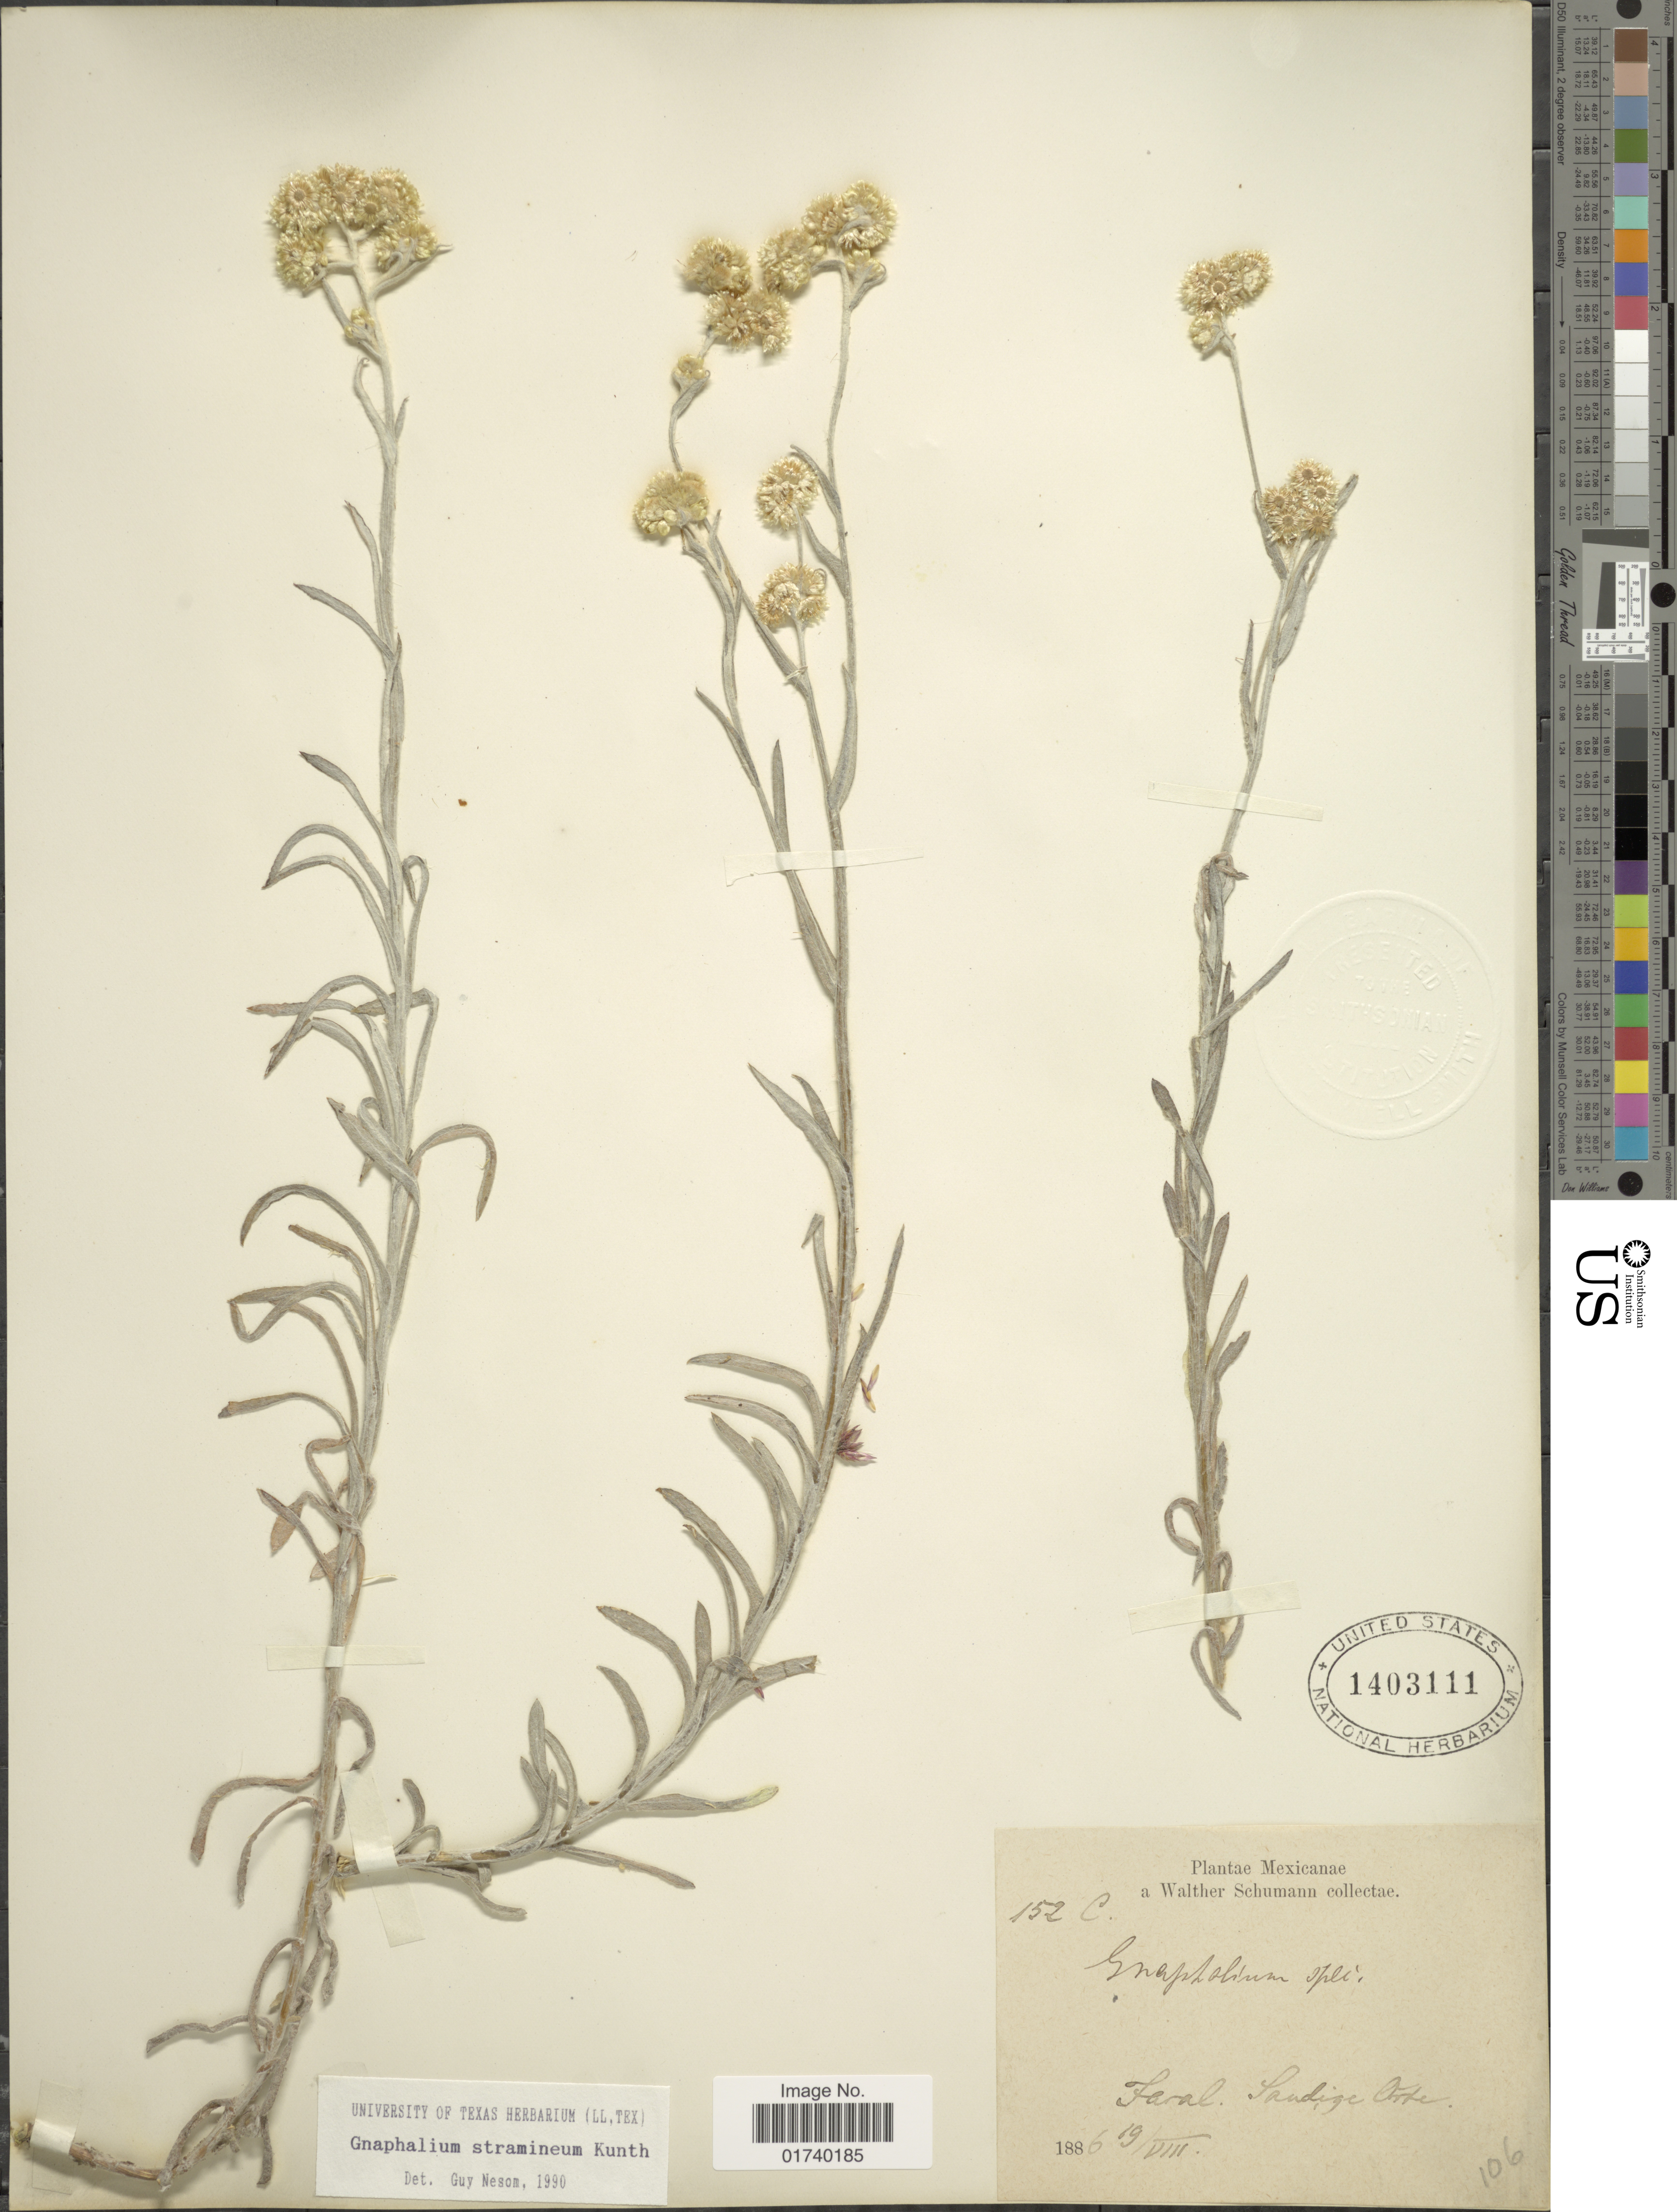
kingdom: Plantae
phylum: Tracheophyta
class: Magnoliopsida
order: Asterales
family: Asteraceae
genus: Pseudognaphalium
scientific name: Pseudognaphalium stramineum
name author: (Kunth) Anderb.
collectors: W. Schumann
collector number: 152 c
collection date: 1886-08-19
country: Mexico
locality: Faral, Sandige orte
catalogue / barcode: US 1403111